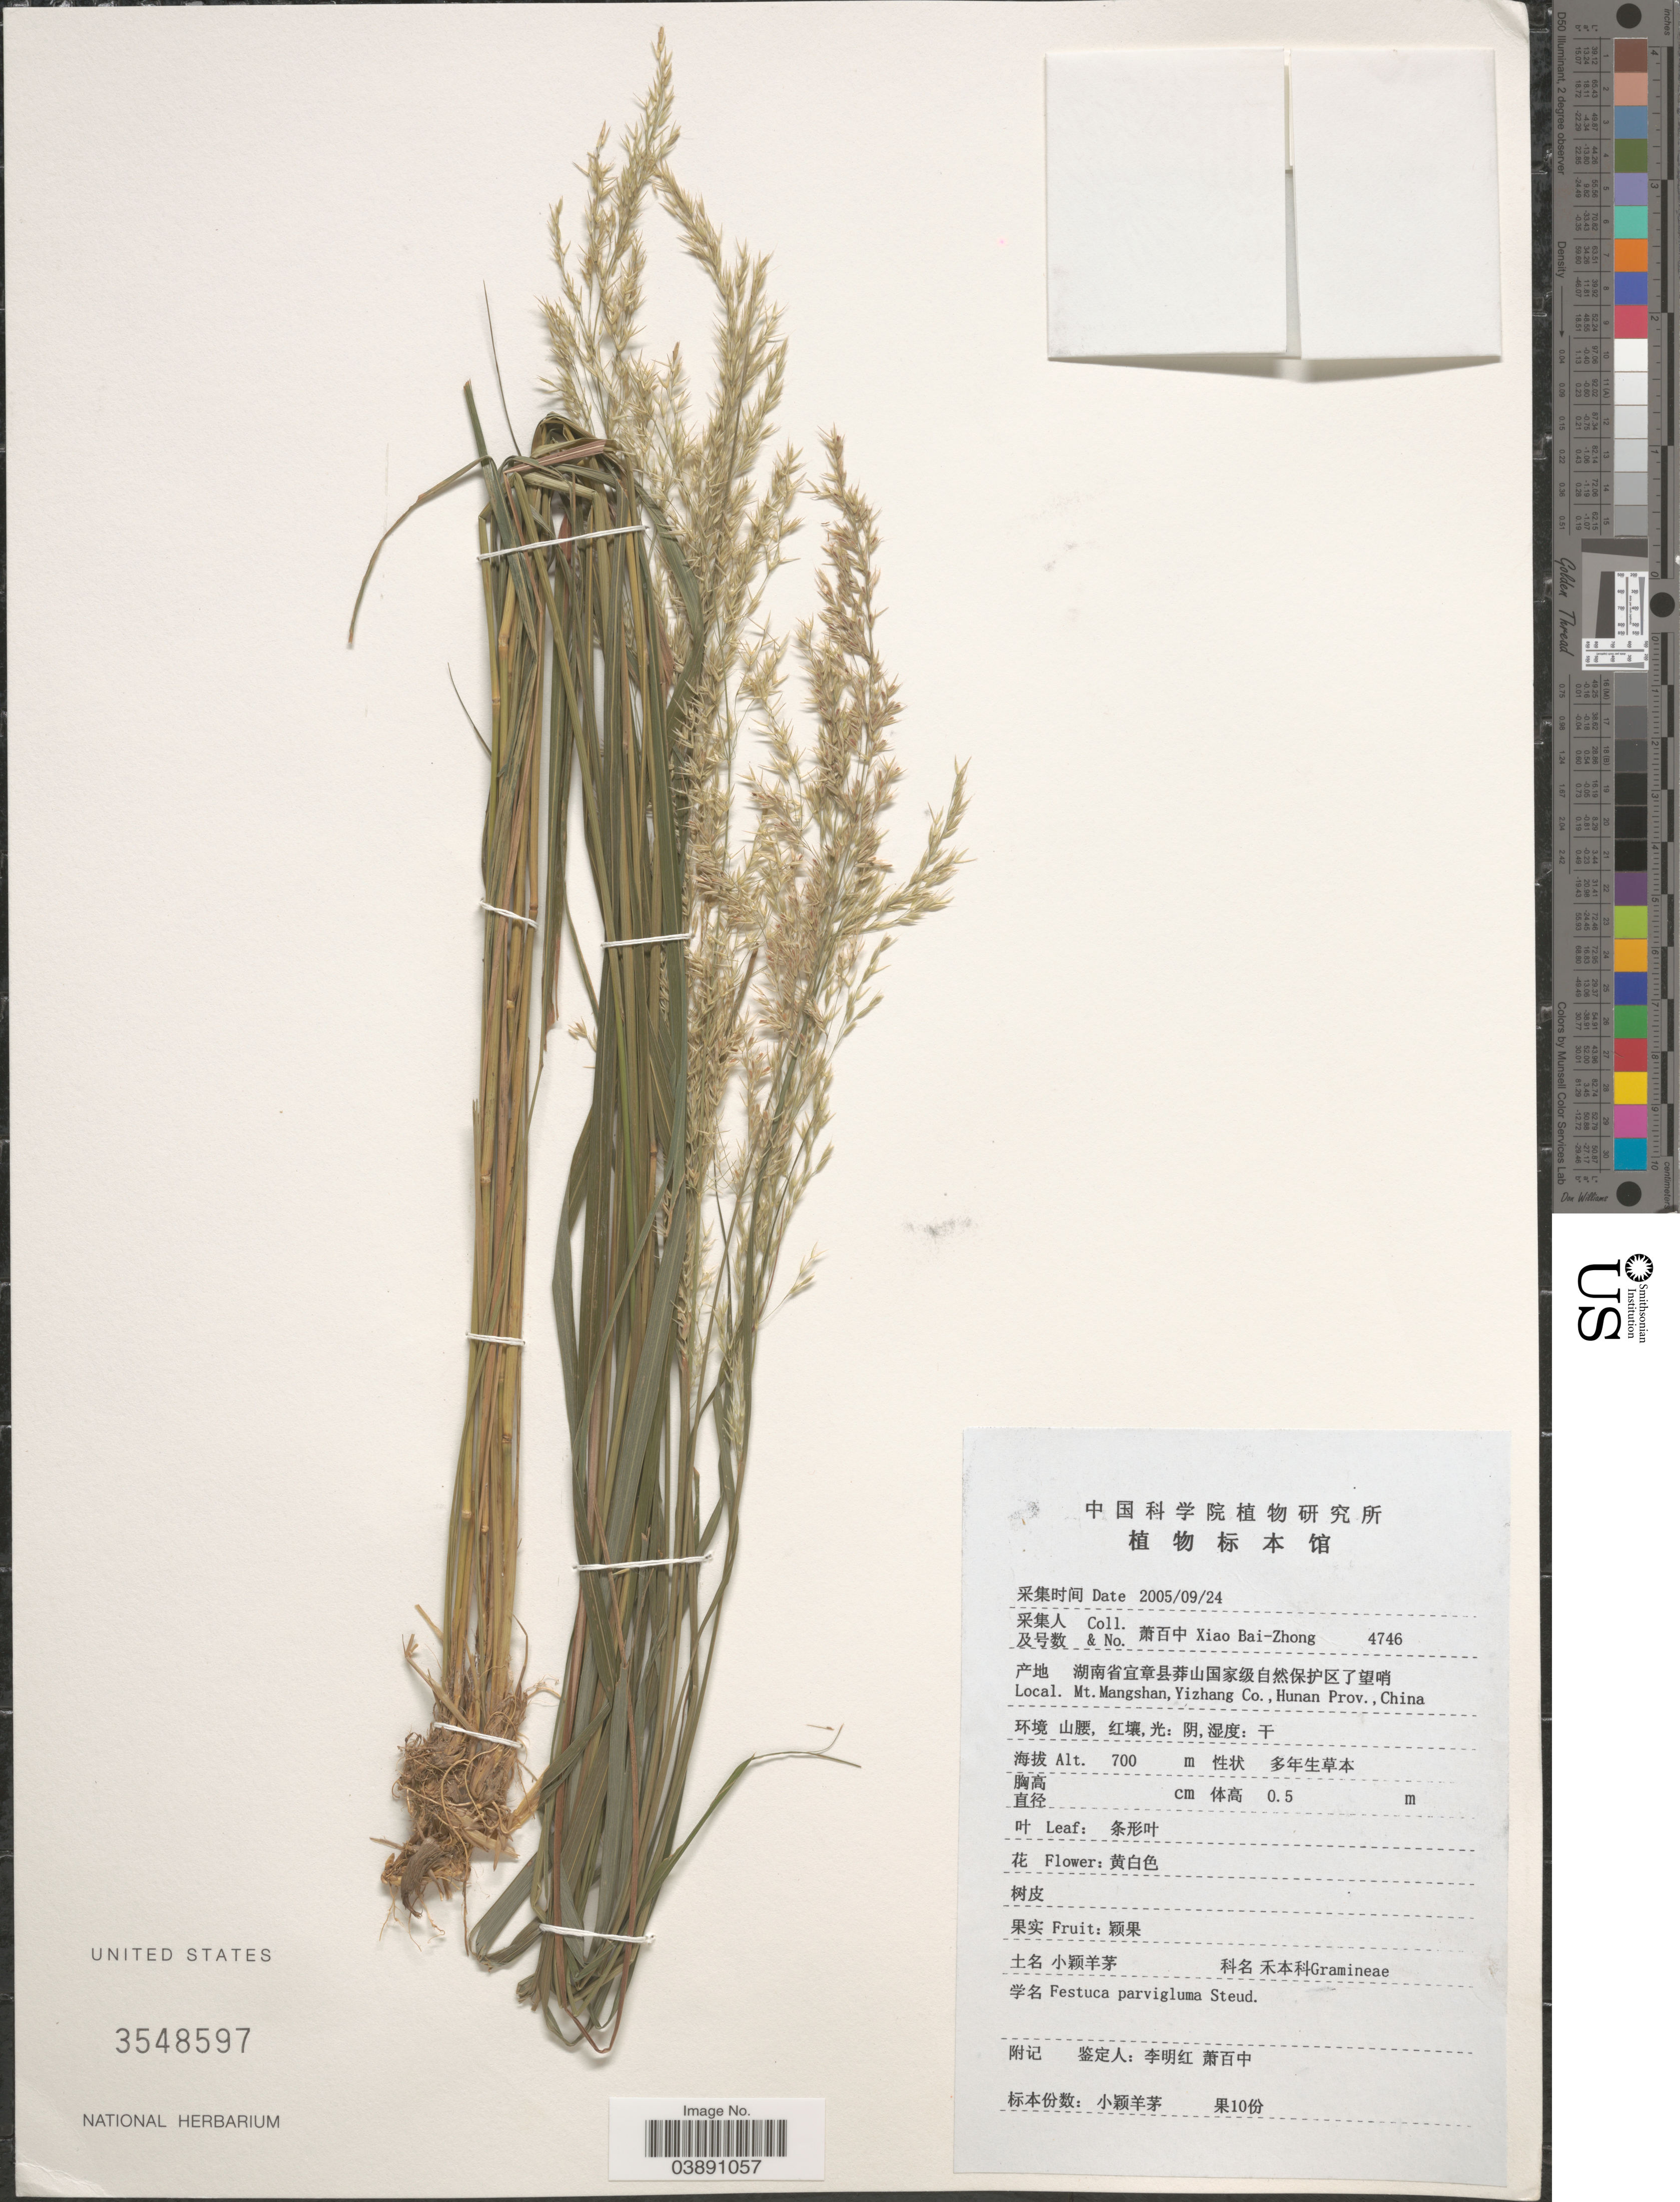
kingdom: Plantae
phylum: Tracheophyta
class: Liliopsida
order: Poales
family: Poaceae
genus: Festuca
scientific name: Festuca parvigluma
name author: Steud.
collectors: B. Z. Xiao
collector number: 4746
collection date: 2005-09-24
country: China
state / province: Hunan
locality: Mt. Mangshan, Yizhang Co.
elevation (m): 700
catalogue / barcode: US 3548597